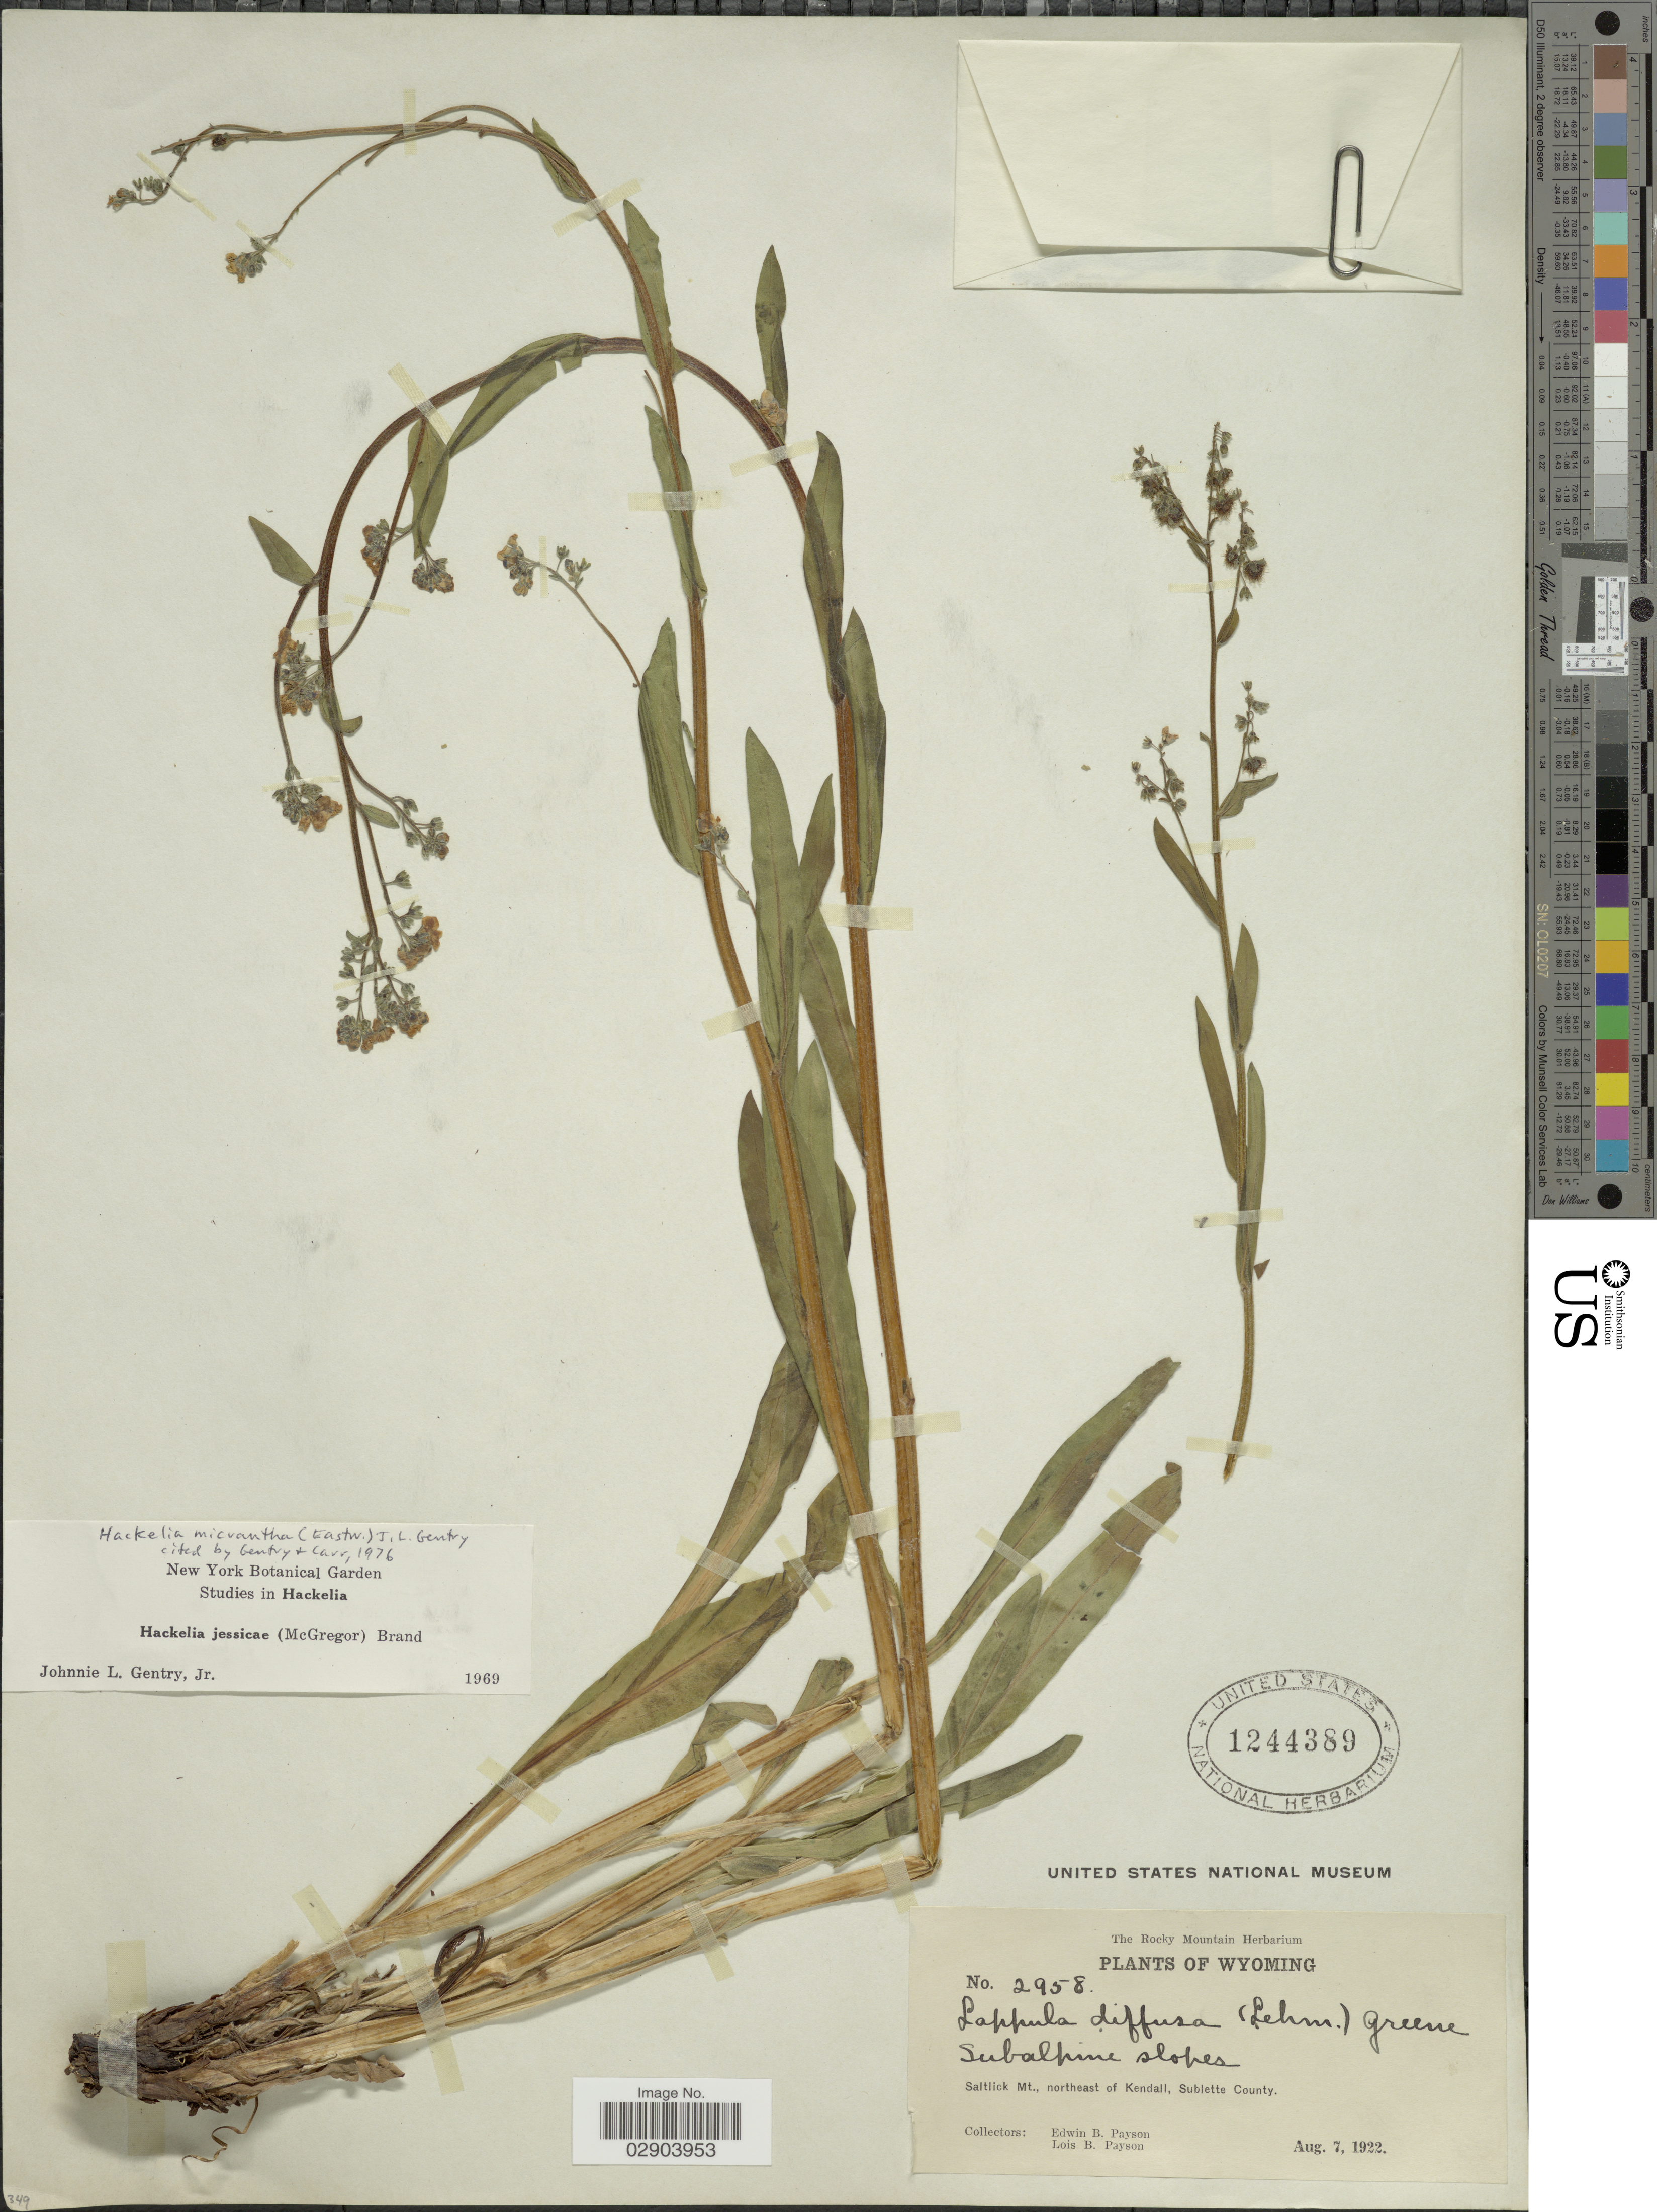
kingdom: Plantae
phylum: Tracheophyta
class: Magnoliopsida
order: Boraginales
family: Boraginaceae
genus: Hackelia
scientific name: Hackelia micrantha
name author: (Eastw.) J.L. Gentry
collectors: E. B. Payson & L. Payson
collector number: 2958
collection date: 1922-08-07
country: United States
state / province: Wyoming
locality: Saltlick Mt., northeast of Kendall, Sublette County.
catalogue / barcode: US 1244389